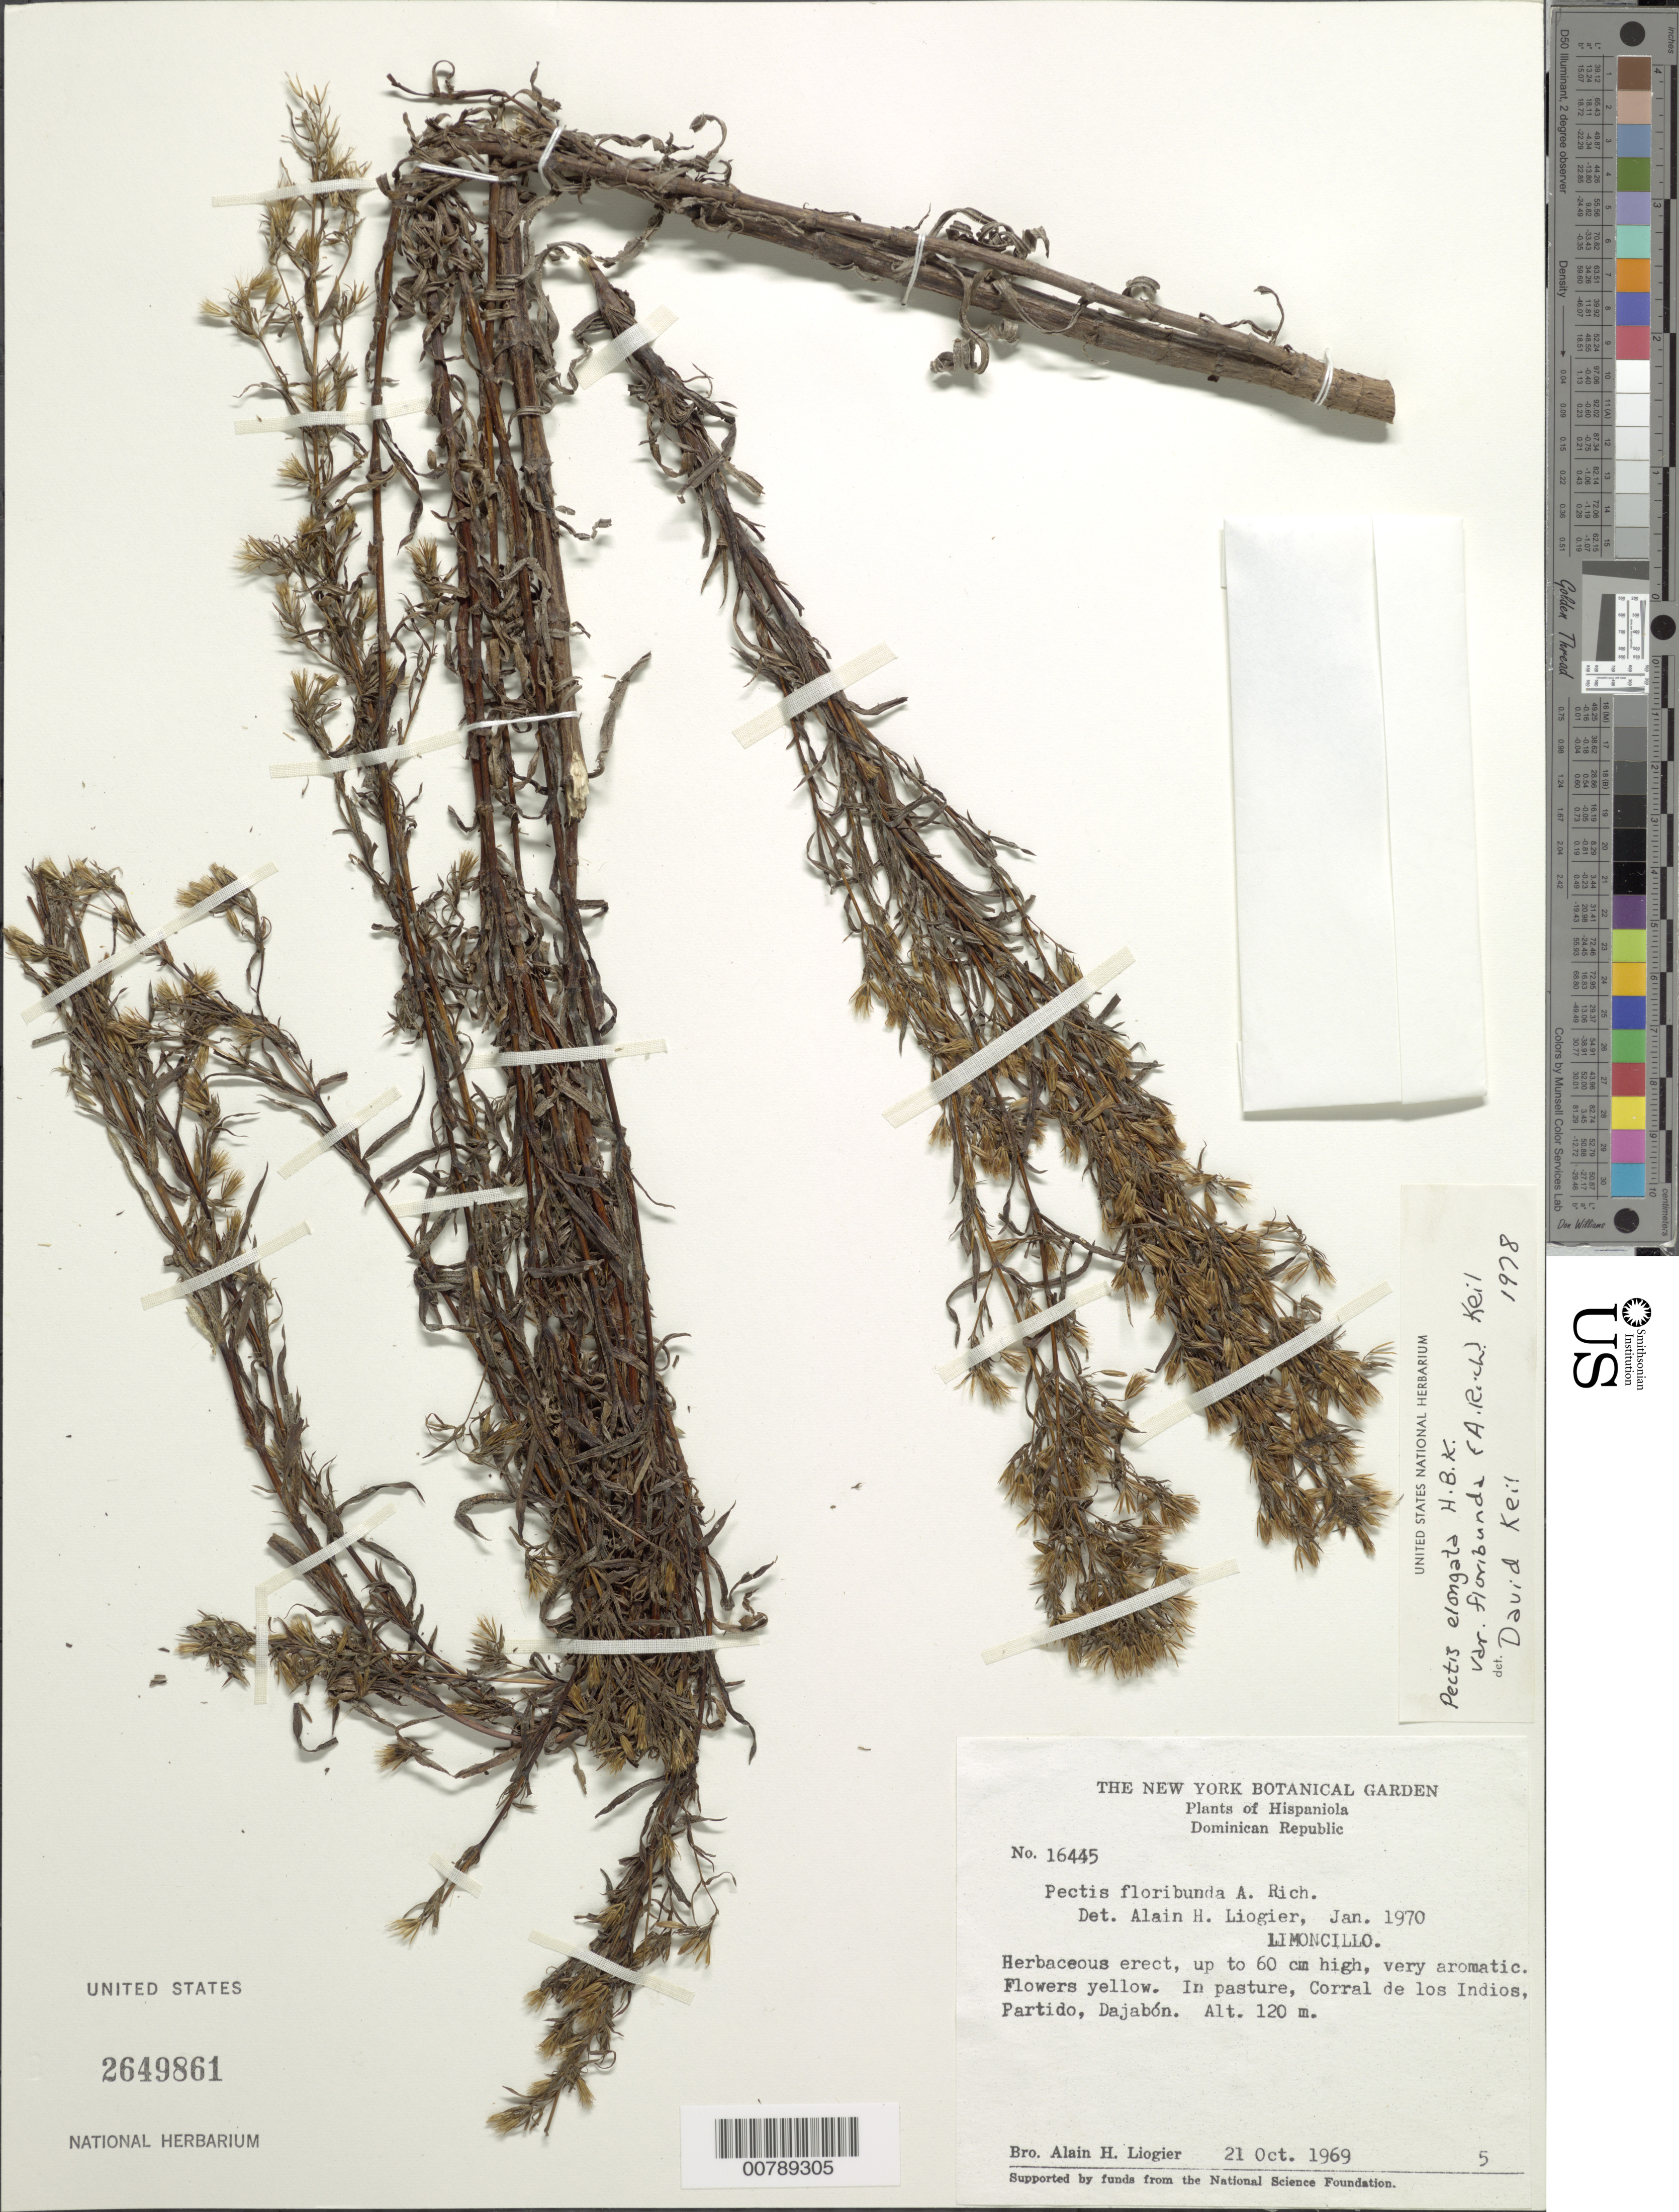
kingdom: Plantae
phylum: Tracheophyta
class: Magnoliopsida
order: Asterales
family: Asteraceae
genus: Pectis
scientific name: Pectis elongata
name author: Kunth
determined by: Keil, D. J.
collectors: P. G. Delprete, E. C. Oliveira, M. A. Pereira & E. Ferreira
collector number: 8065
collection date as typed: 23 Nov 2001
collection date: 2001-11-23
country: Brazil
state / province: Acre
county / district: Cruzeiro do Sul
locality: Road Cruzeiro do Sul-Rio Branco, rd to Canela Fina, ca. 7 km from 3-way jct. 5 km N of Cruzeiro do Sul.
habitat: Primary forest with canopy 15-25 m tall, and dominant trees 30-35 m tall. On white sand soil.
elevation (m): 220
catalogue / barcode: US 3475540